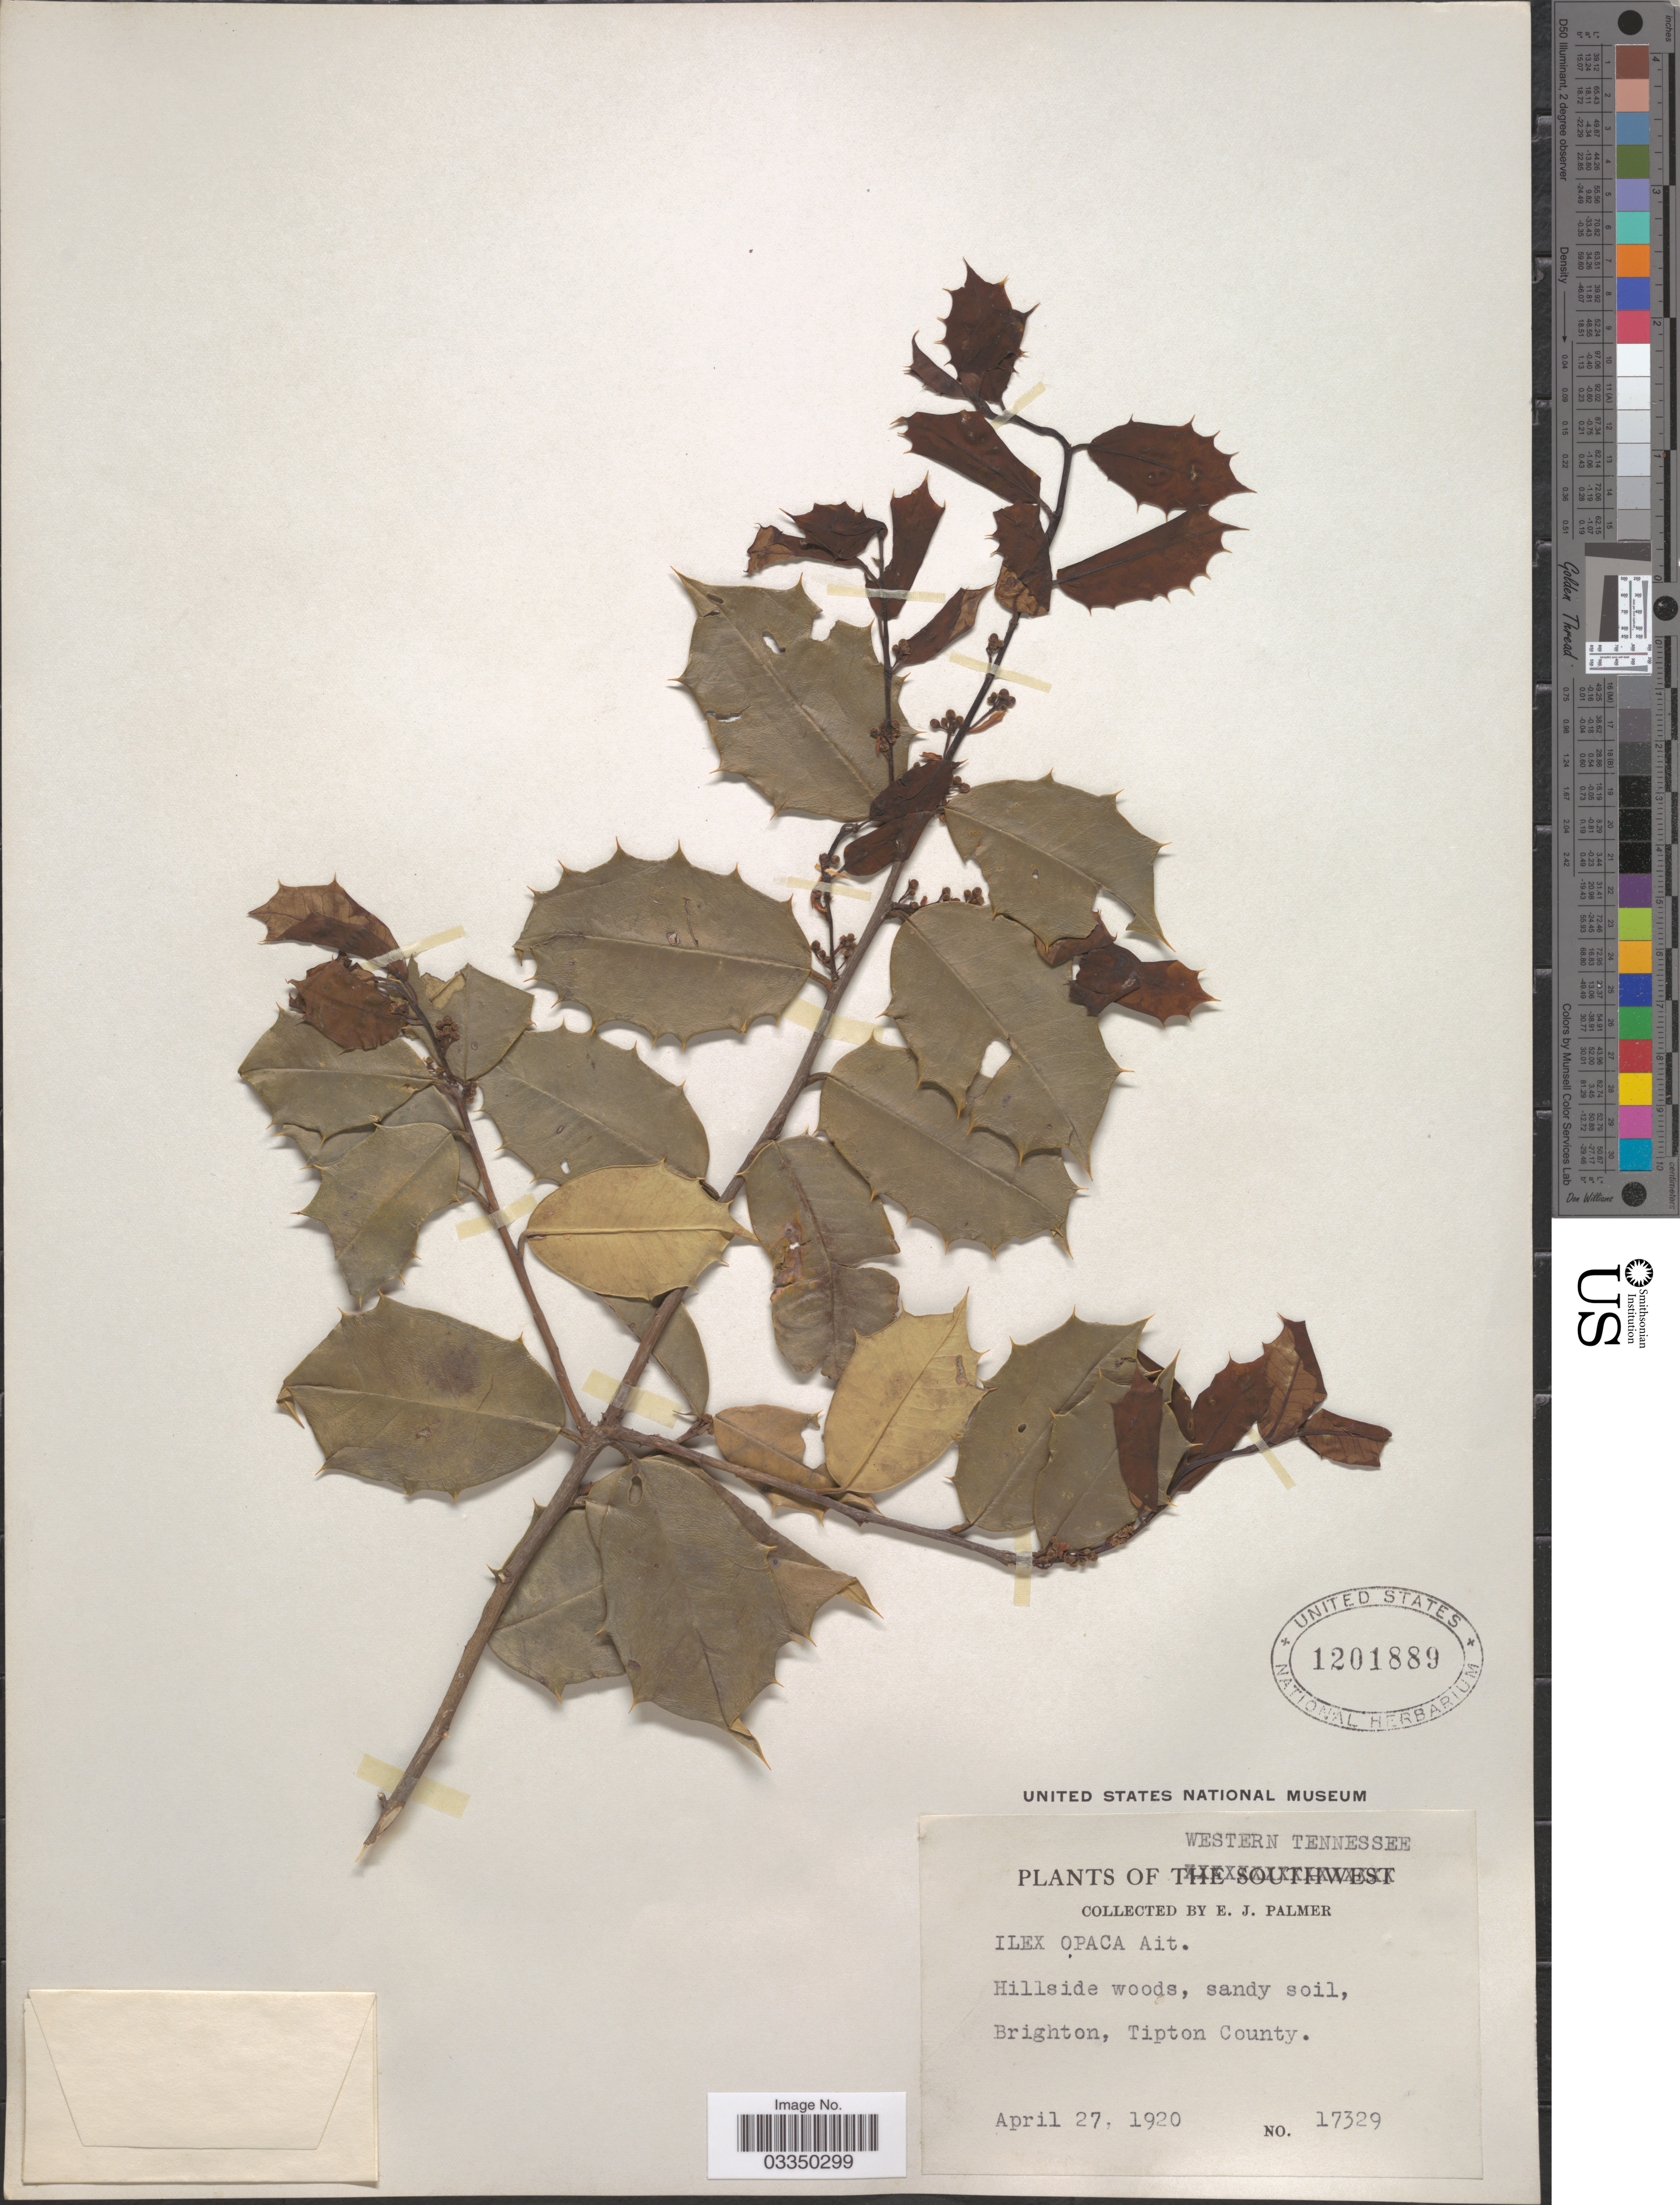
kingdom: Plantae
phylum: Tracheophyta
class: Magnoliopsida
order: Aquifoliales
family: Aquifoliaceae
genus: Ilex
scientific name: Ilex opaca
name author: Aiton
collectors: E. J. Palmer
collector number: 17329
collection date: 1920-04-27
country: United States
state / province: Tennessee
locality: Western Tennessee. Brighton, Tipton County.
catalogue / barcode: US 1201889